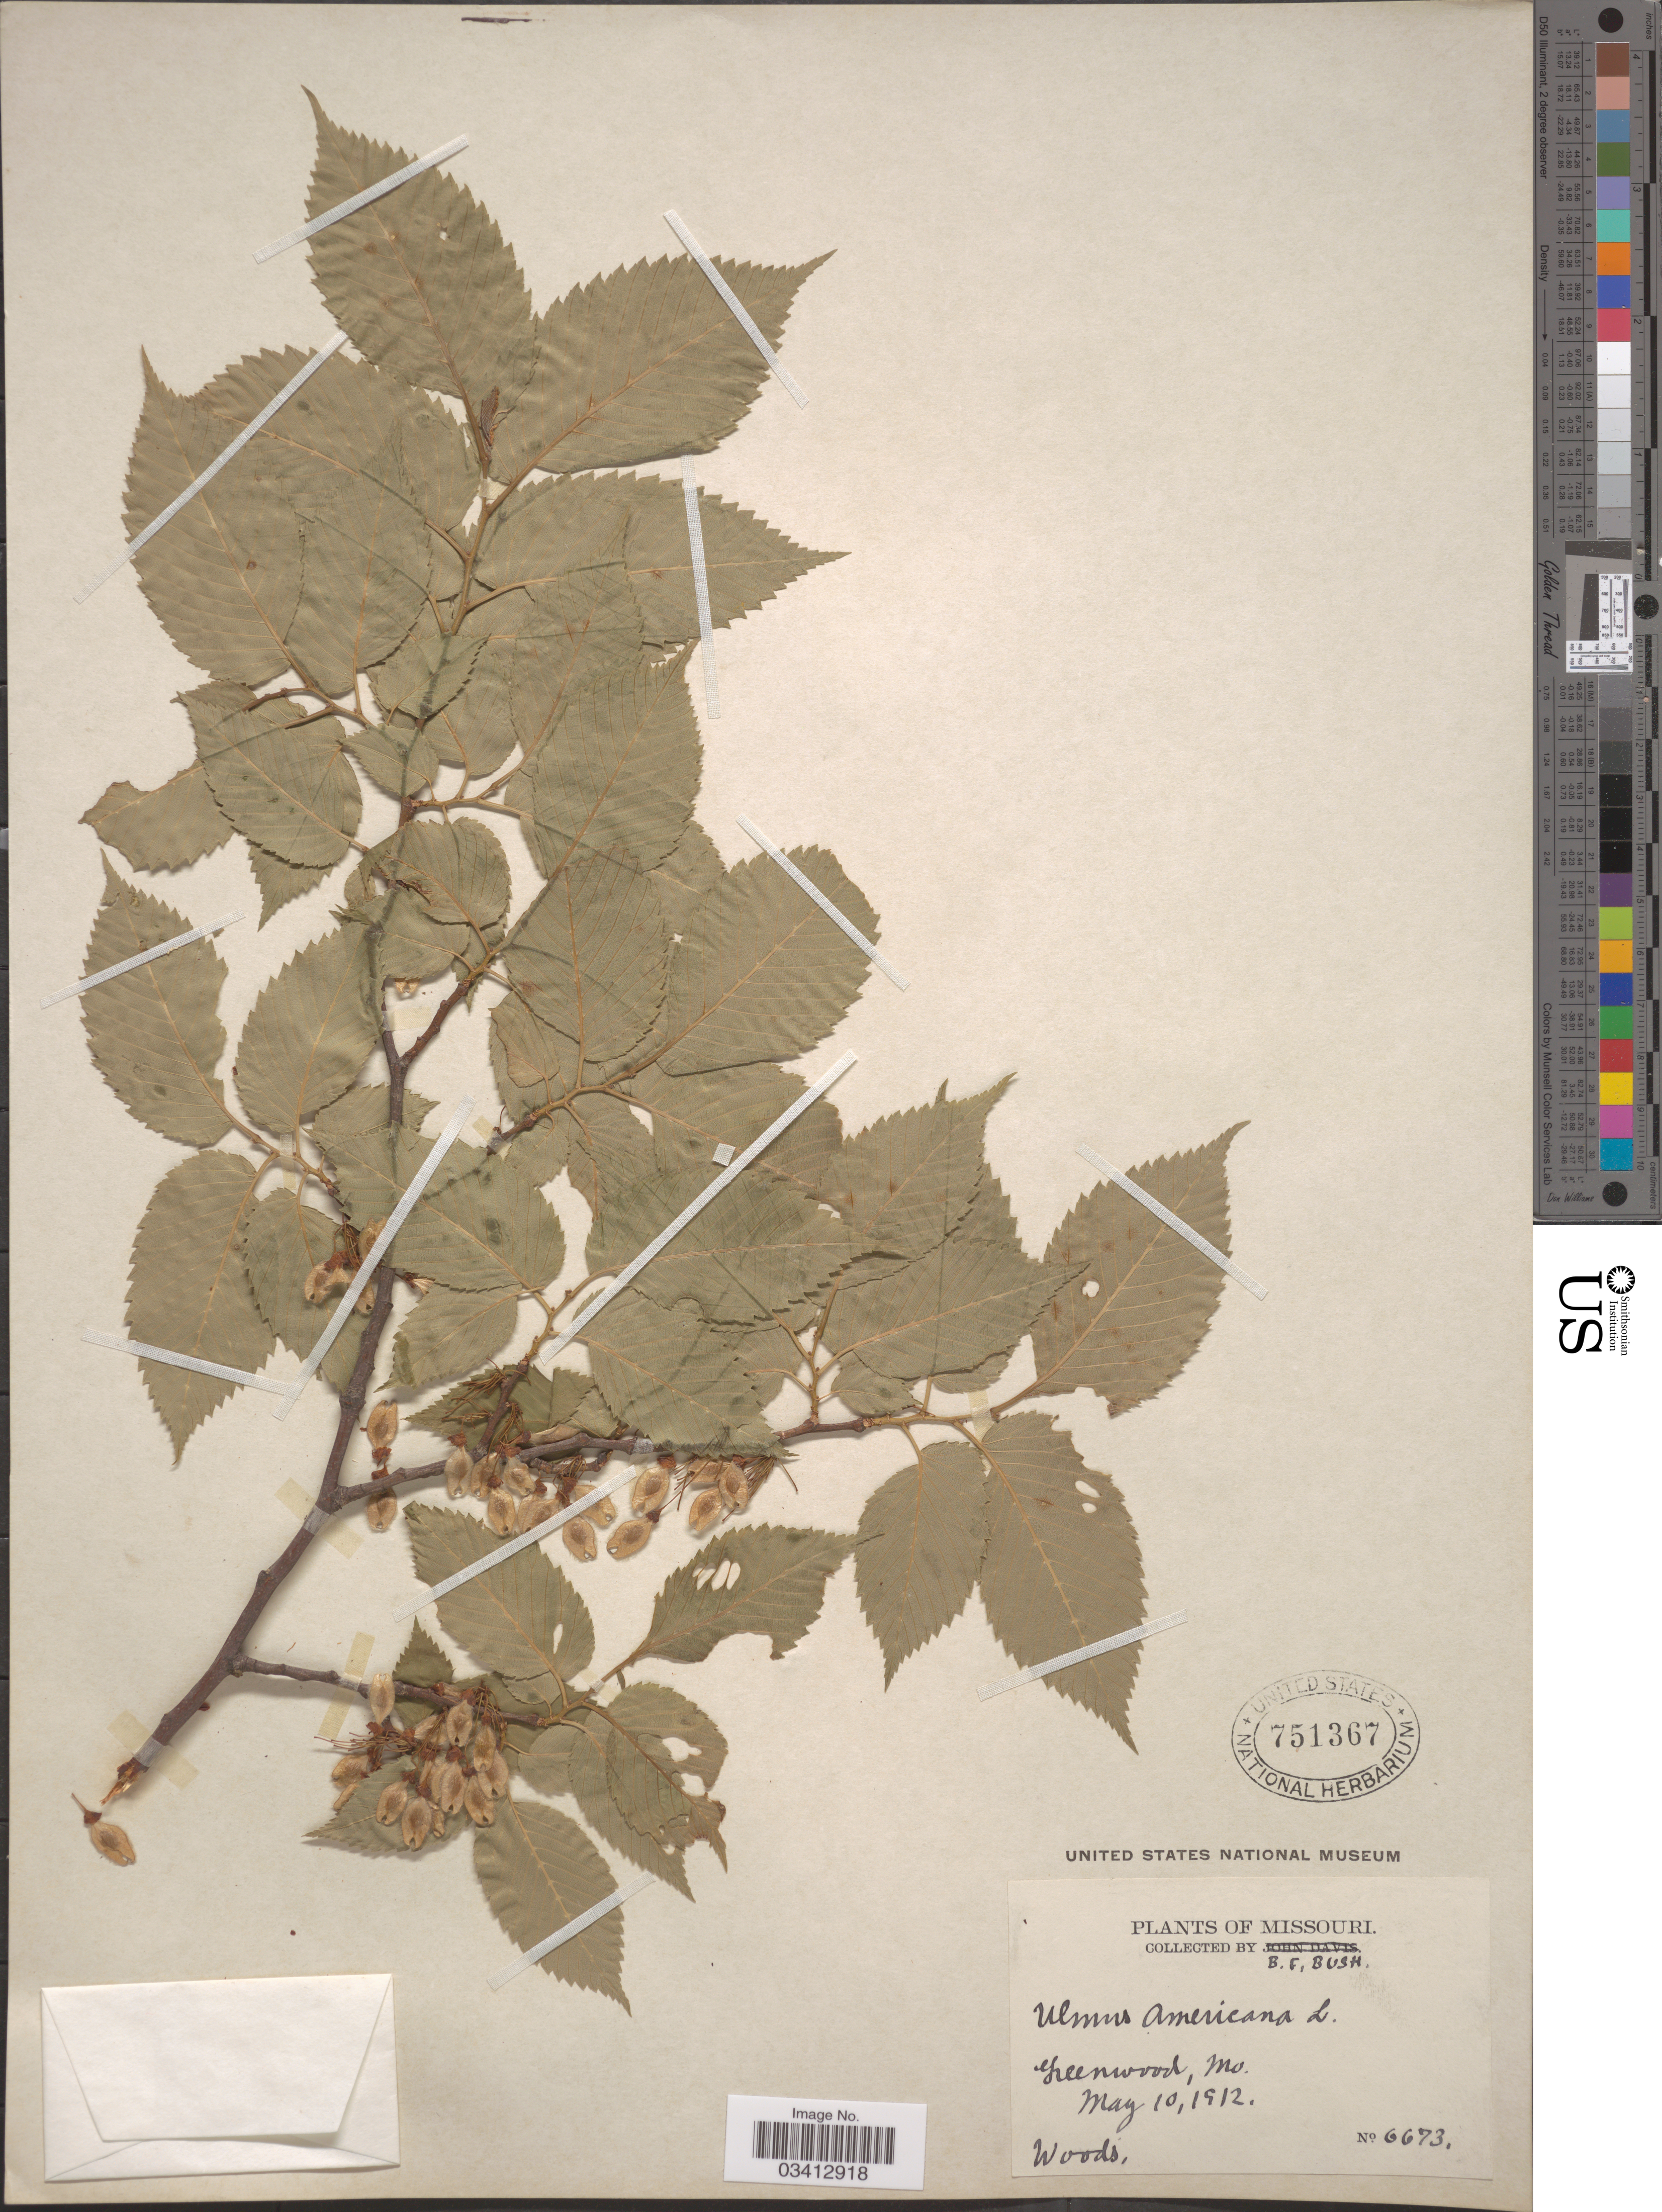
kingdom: Plantae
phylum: Tracheophyta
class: Magnoliopsida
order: Rosales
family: Ulmaceae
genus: Ulmus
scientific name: Ulmus americana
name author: L.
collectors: B. F. Bush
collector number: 6673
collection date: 1912-05-10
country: United States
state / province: Missouri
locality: Greenwood.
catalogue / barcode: US 751367